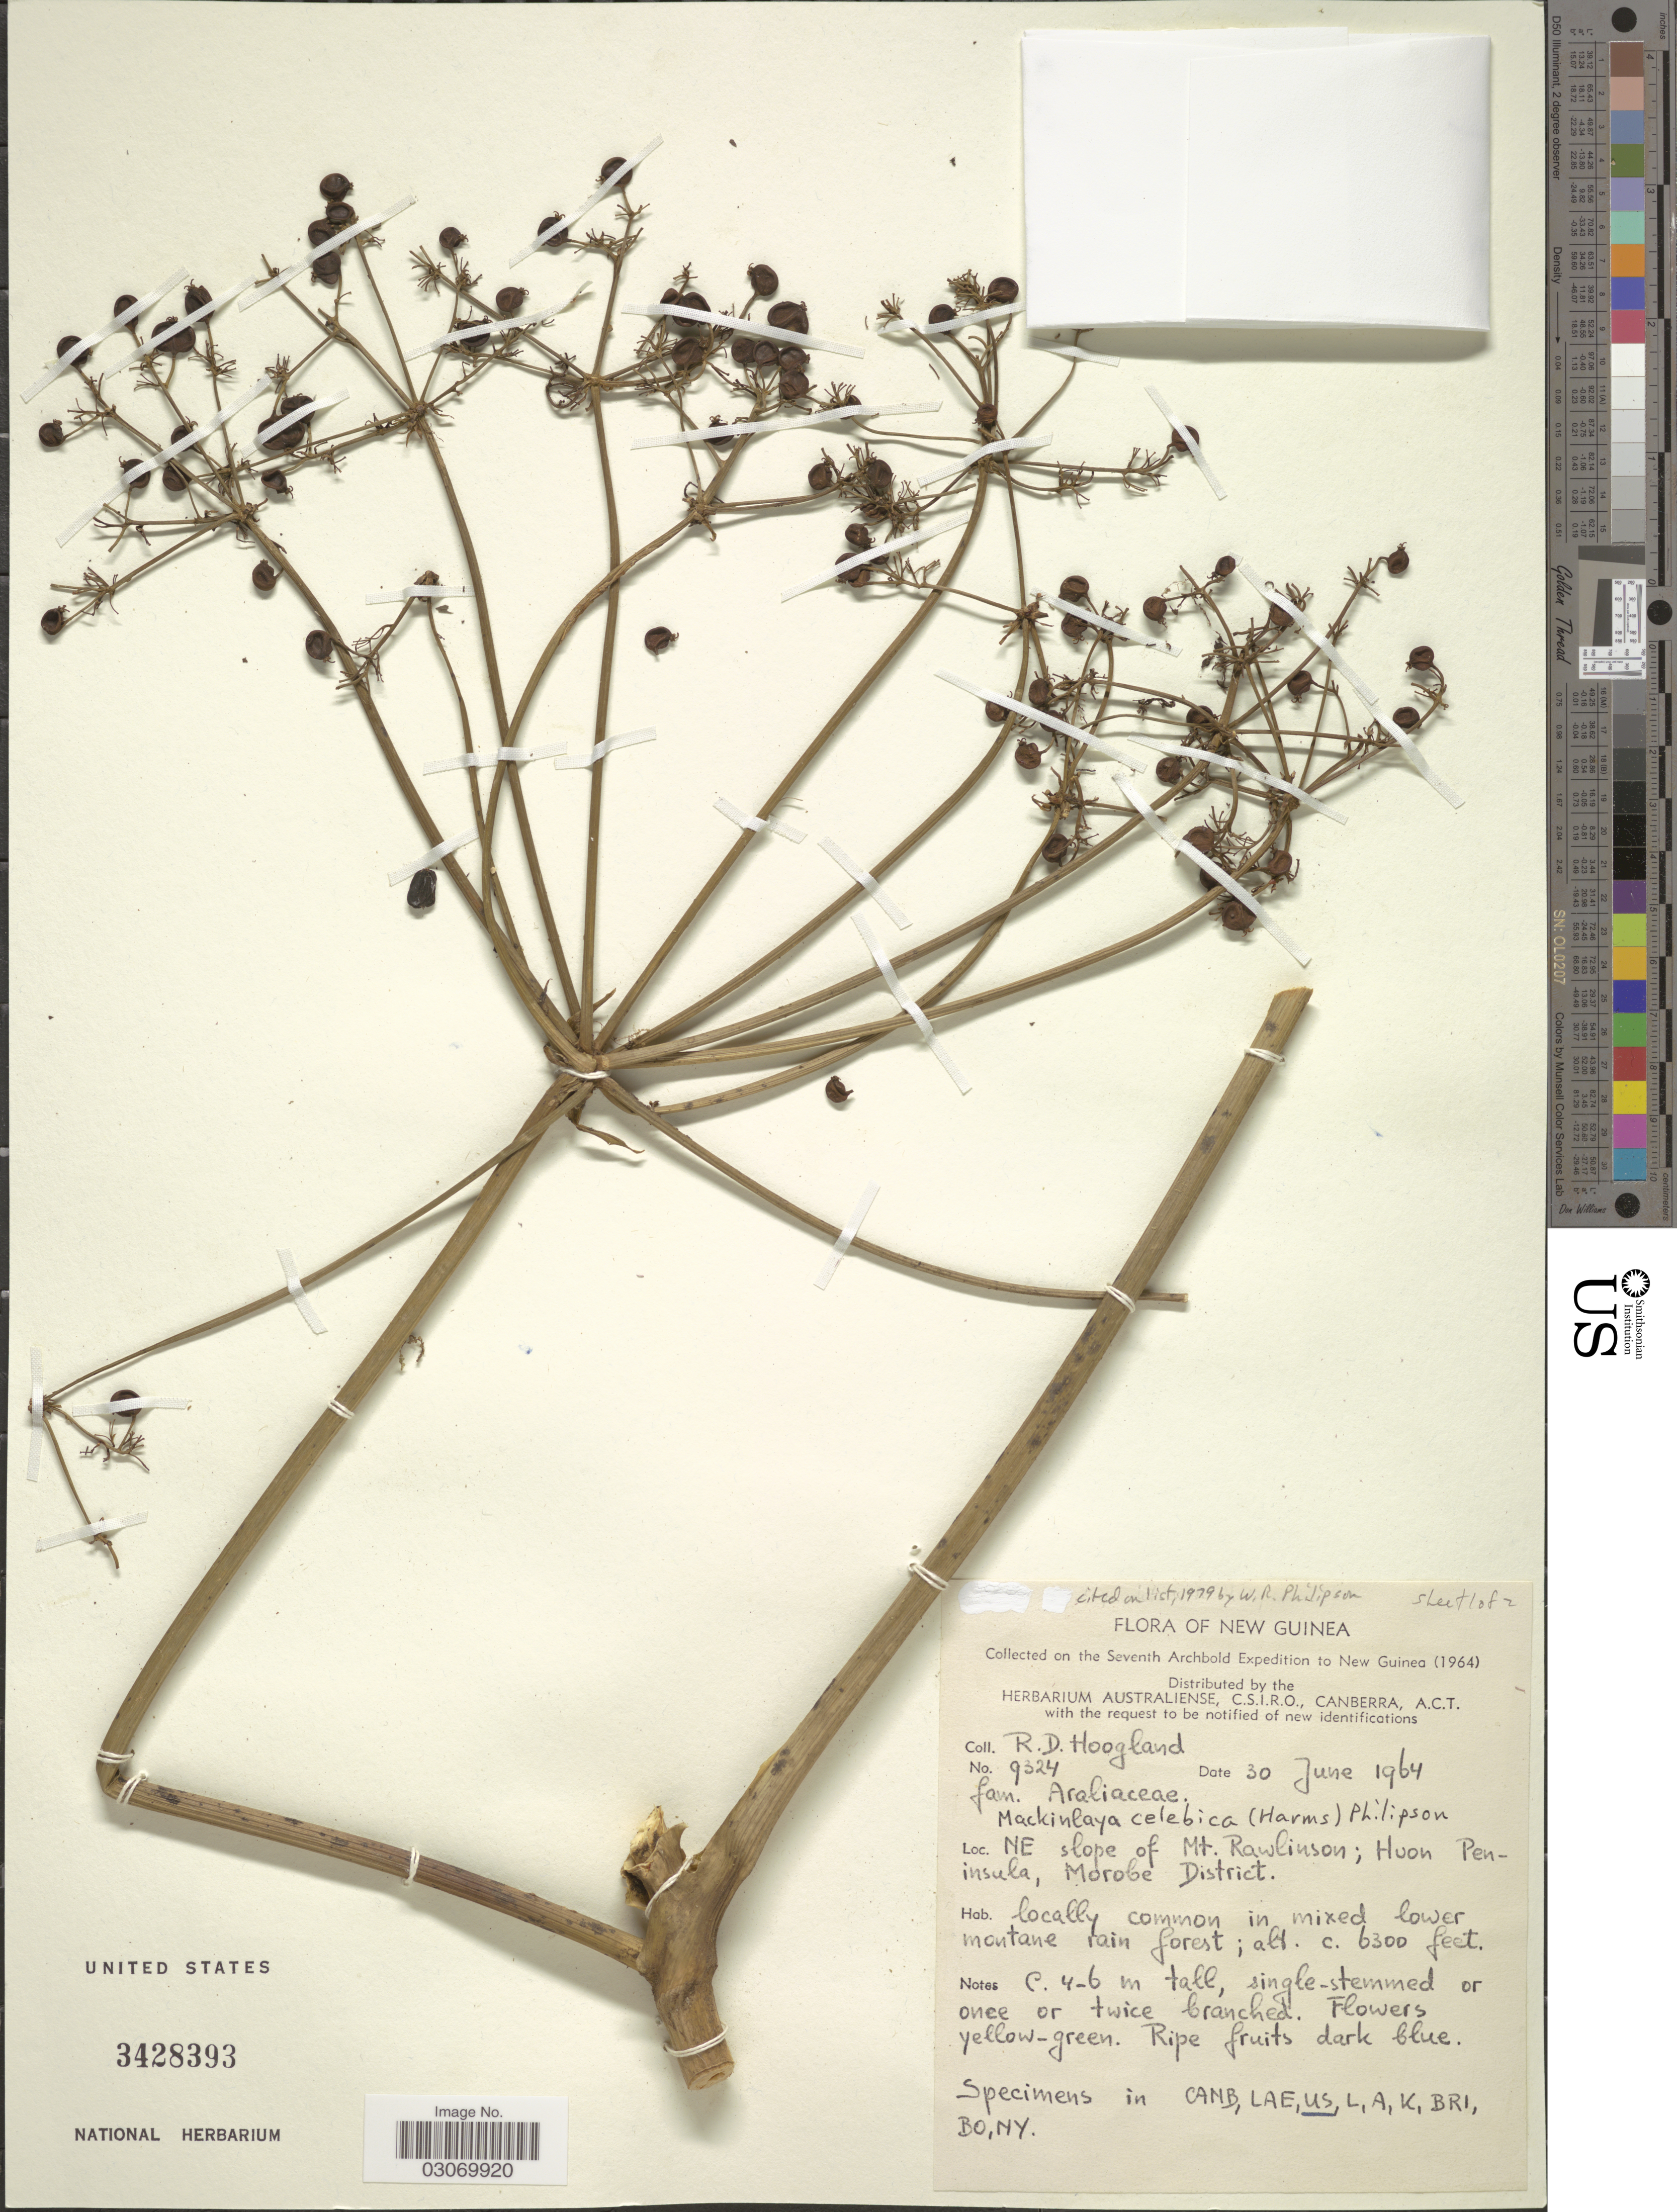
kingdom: Plantae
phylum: Tracheophyta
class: Magnoliopsida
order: Apiales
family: Apiaceae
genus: Mackinlaya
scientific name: Mackinlaya celebica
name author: (Harms) Philipson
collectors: R. D. Hoogland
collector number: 9324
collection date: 1964-06-30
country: Papua New Guinea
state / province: Morobe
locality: New Guinea, NE slope of Mt. Rawlinson; Huon Peninsula, Morobe District.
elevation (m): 1920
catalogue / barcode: US 3428393